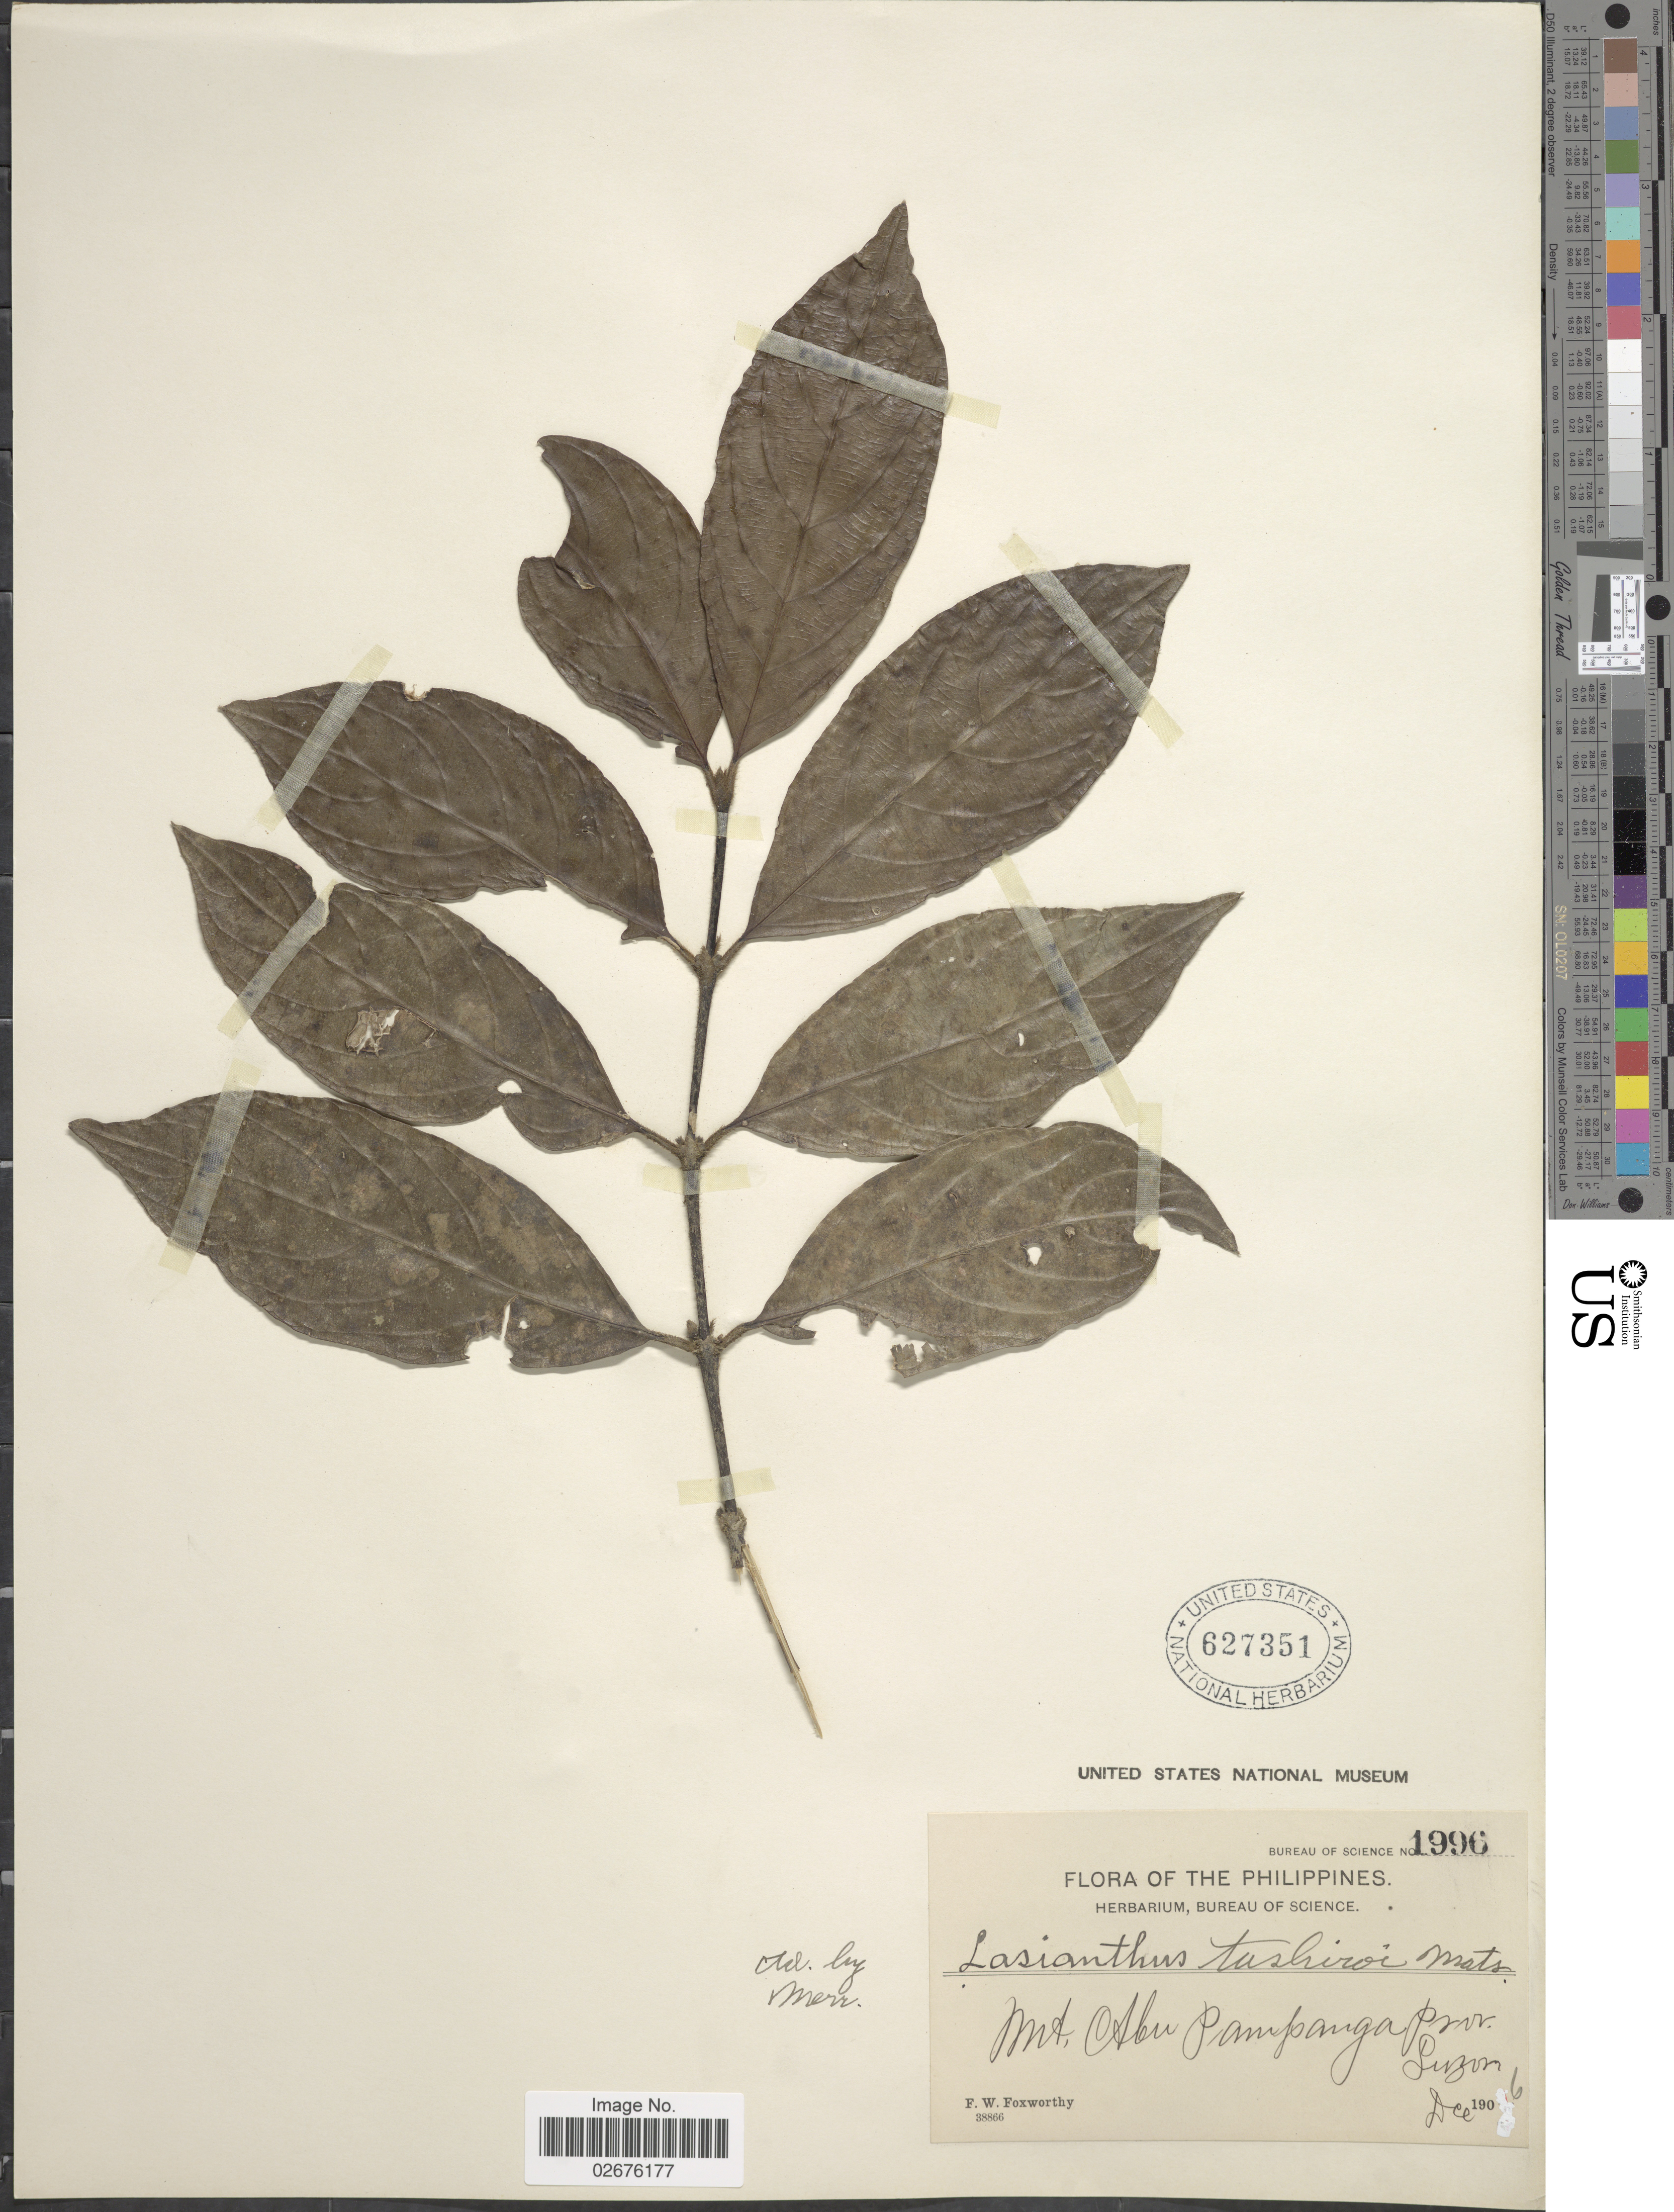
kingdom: Plantae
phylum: Tracheophyta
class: Magnoliopsida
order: Gentianales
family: Rubiaceae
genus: Lasianthus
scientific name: Lasianthus fordii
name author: Hance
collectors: F. W. Foxworthy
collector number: Bureau of Science 1996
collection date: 1906-12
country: Philippines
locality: Mt. Abu Pampanga Prov. Luzon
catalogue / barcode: US 627351